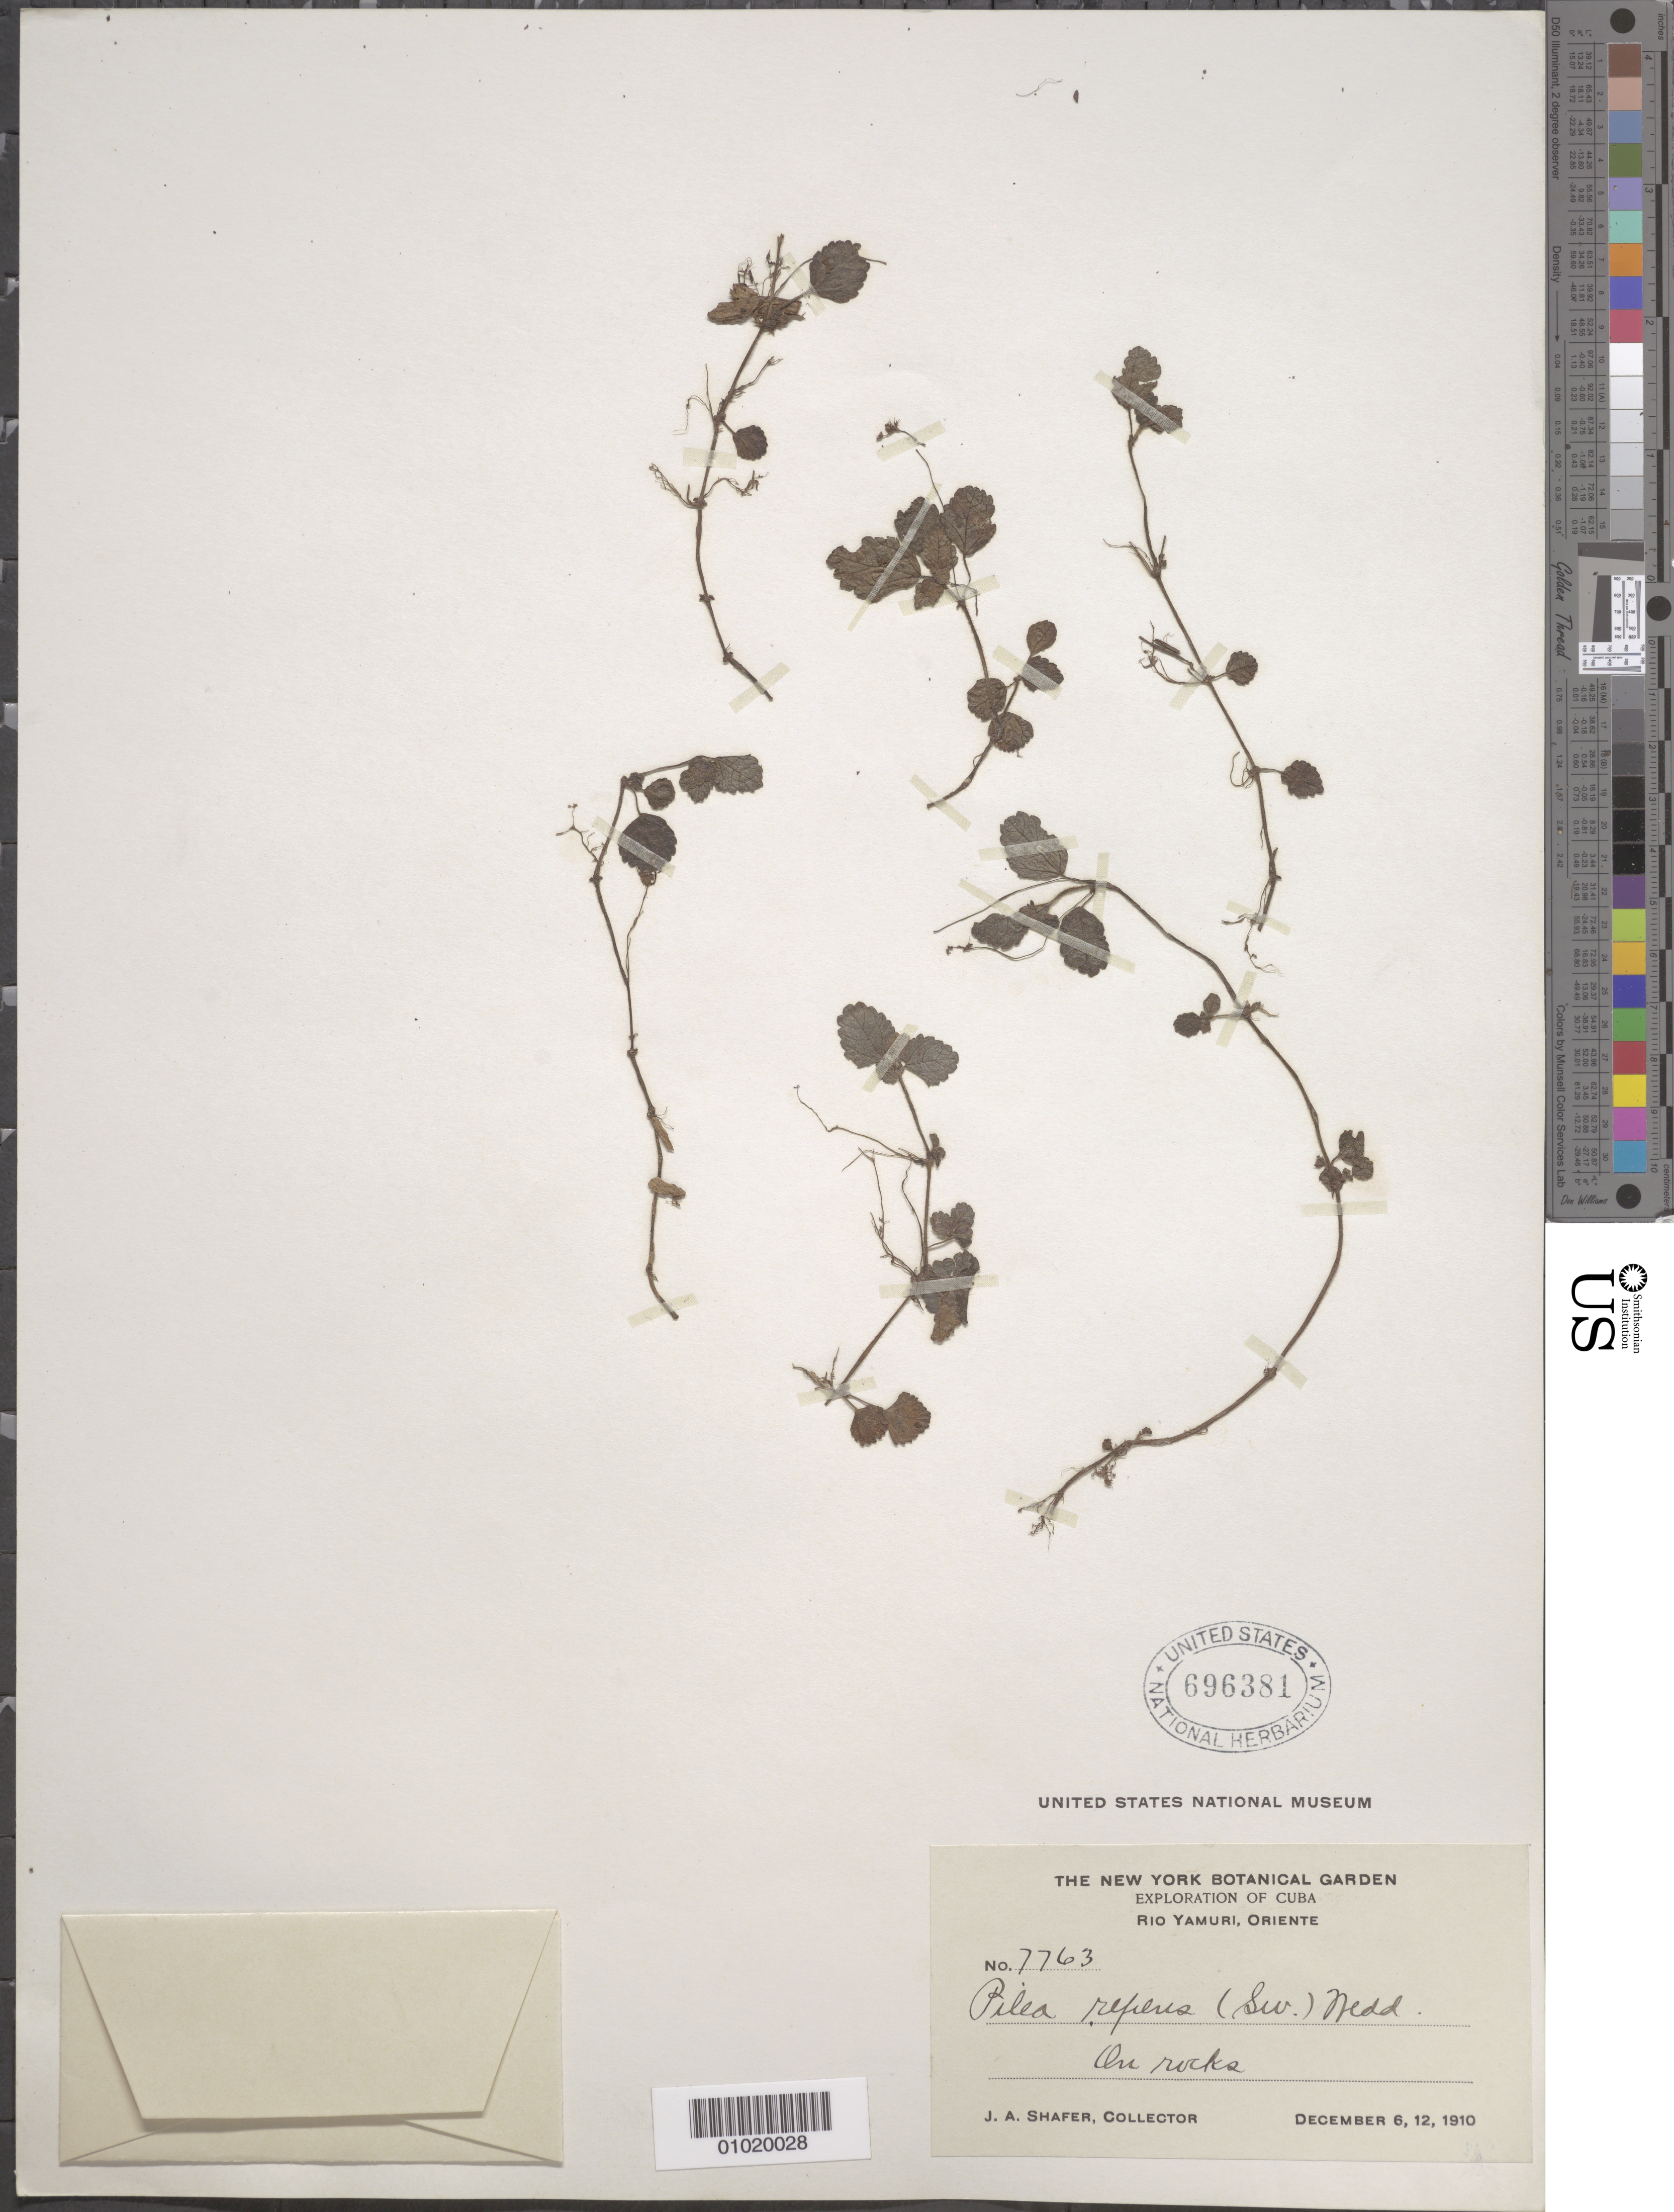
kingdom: Plantae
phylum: Tracheophyta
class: Magnoliopsida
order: Rosales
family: Urticaceae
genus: Pilea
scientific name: Pilea repens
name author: (Sw.) Wedd.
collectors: J. A. Shafer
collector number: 7763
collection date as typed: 06 Dec 1910 and 12 Dec 1912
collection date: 1910-12-06,1912-12-12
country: Cuba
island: Cuba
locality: Oriente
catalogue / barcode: US 696381